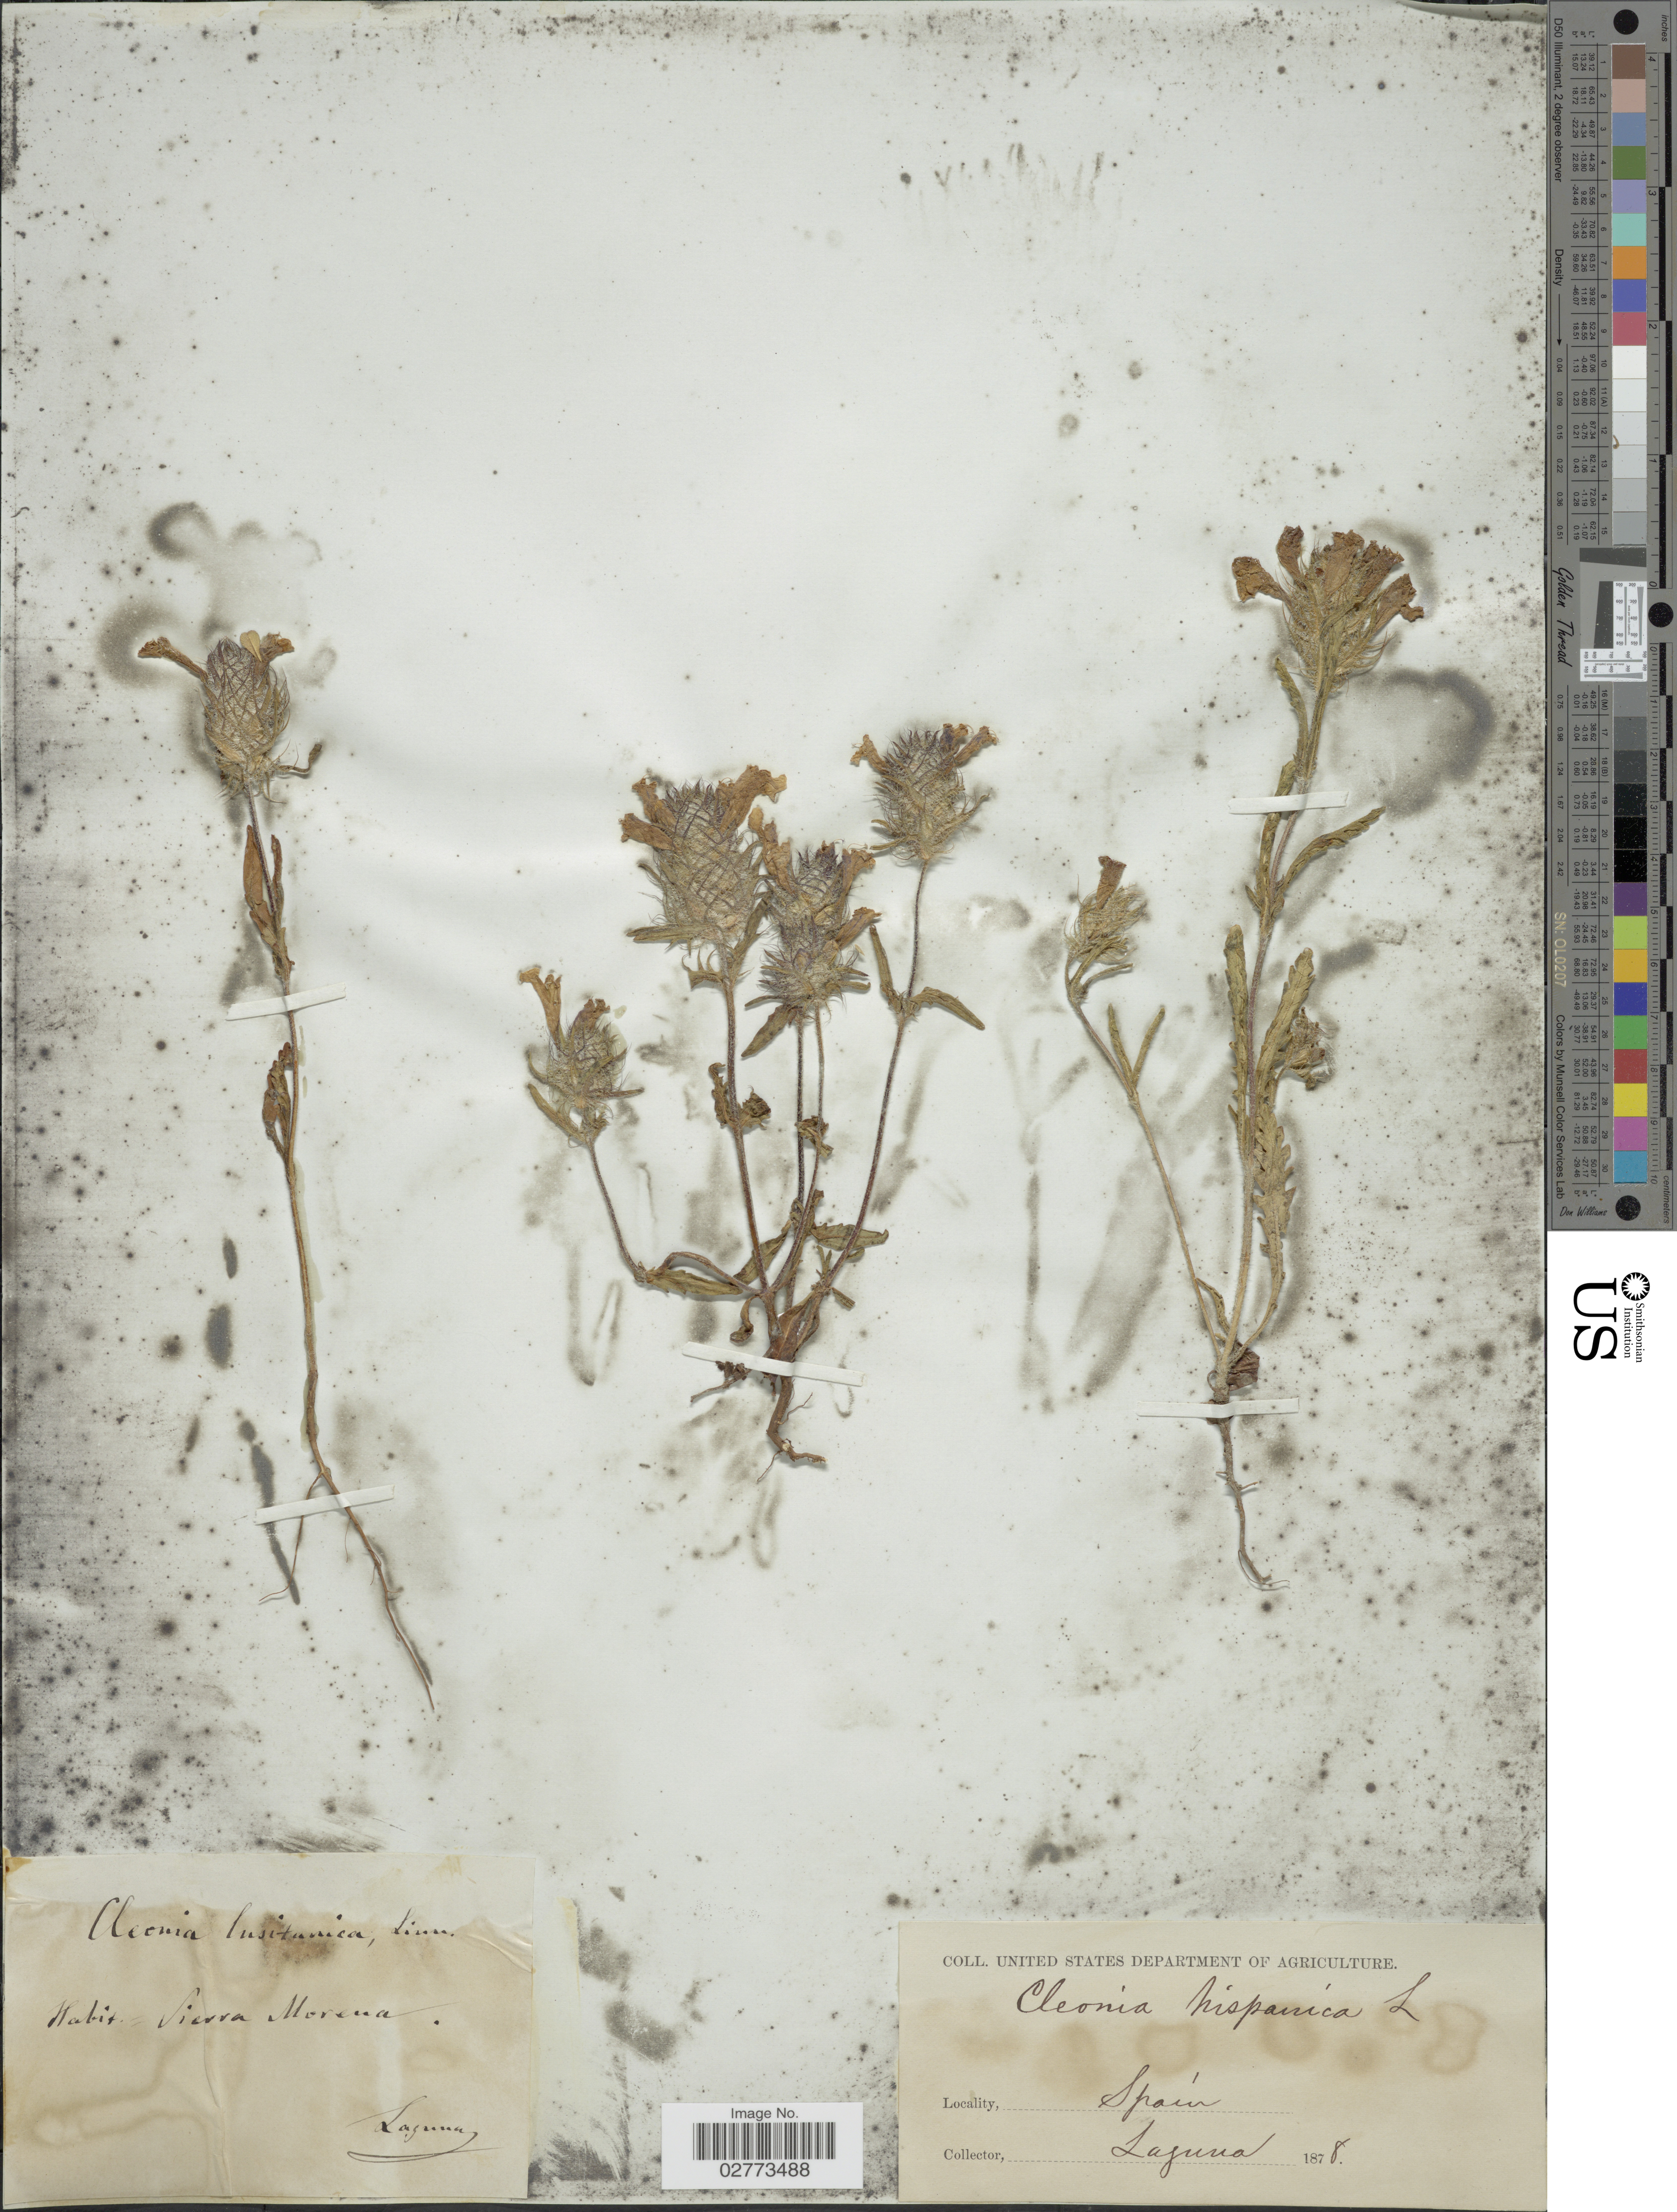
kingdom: Plantae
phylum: Tracheophyta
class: Magnoliopsida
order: Lamiales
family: Lamiaceae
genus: Cleonia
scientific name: Cleonia lusitanica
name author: (L.) L.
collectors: -. Laguna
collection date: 1878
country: Spain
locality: Sierra Morena.